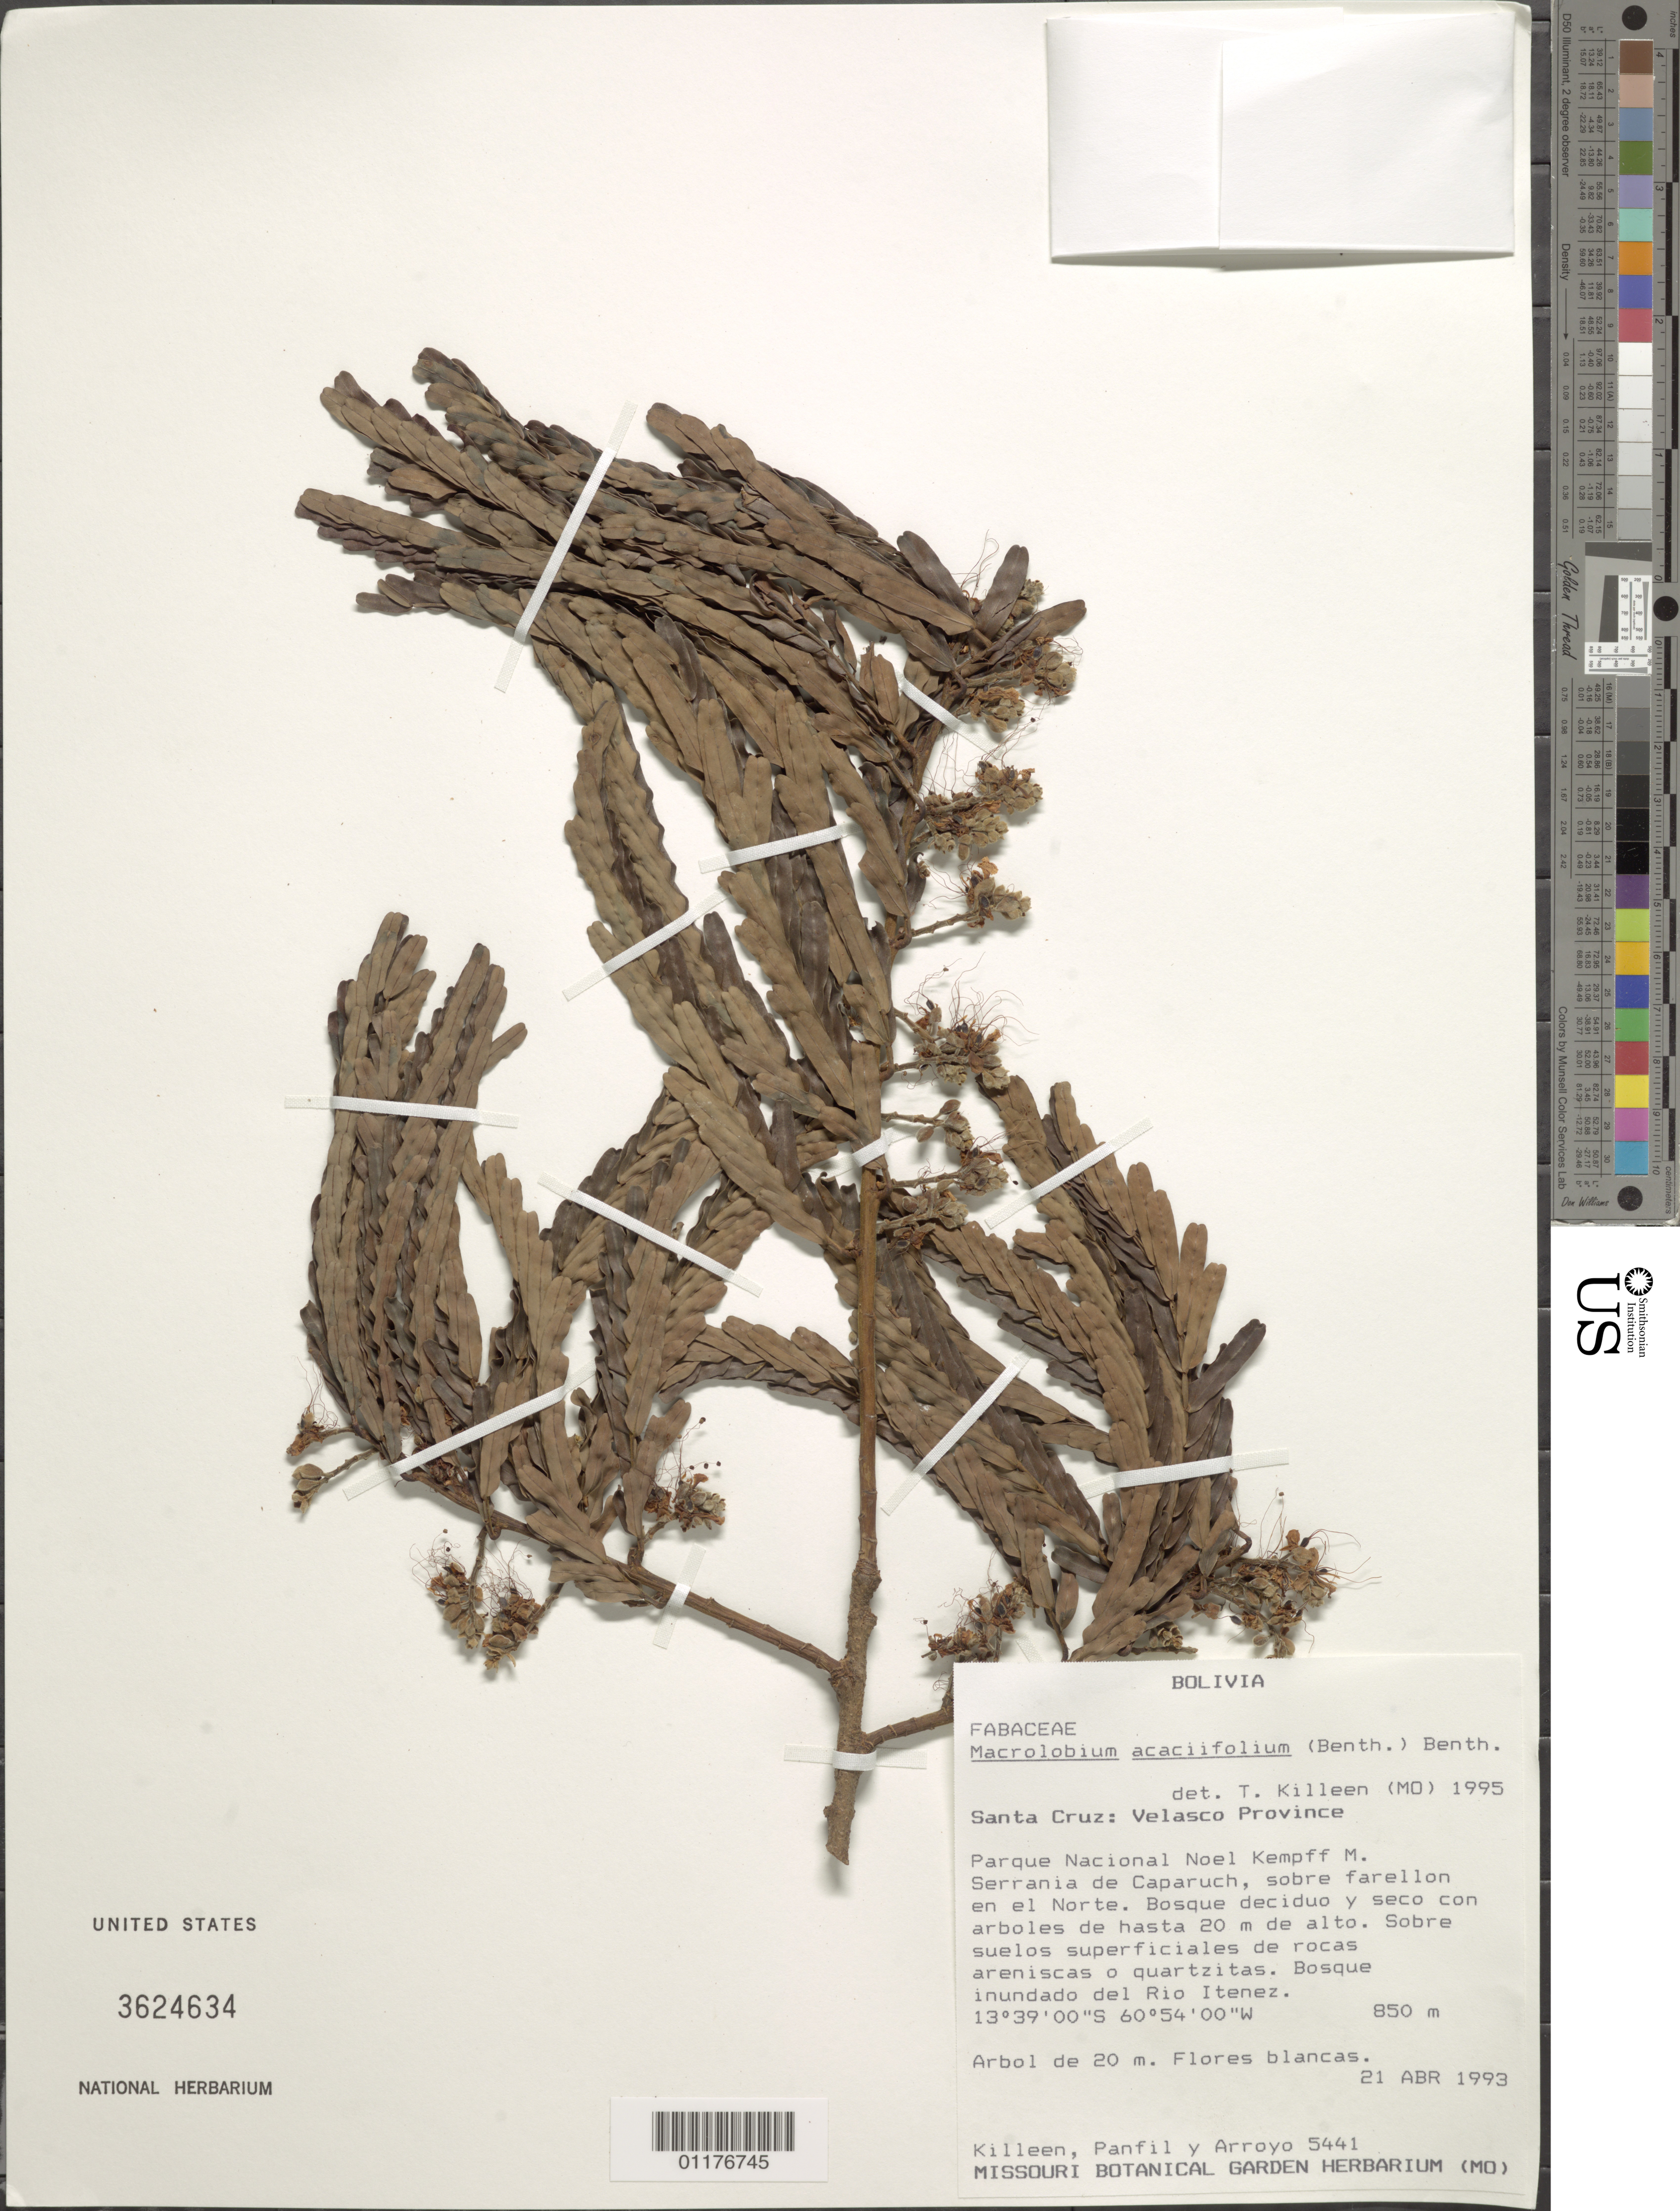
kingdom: Plantae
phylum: Tracheophyta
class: Magnoliopsida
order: Fabales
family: Fabaceae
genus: Macrolobium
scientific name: Macrolobium acaciifolium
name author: (Benth.) Benth.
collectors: T. J. Killeen, -- Panfil & Arroyo, --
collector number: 5441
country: Bolivia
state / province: Santa Cruz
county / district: Velasco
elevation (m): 850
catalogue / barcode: US 3624634